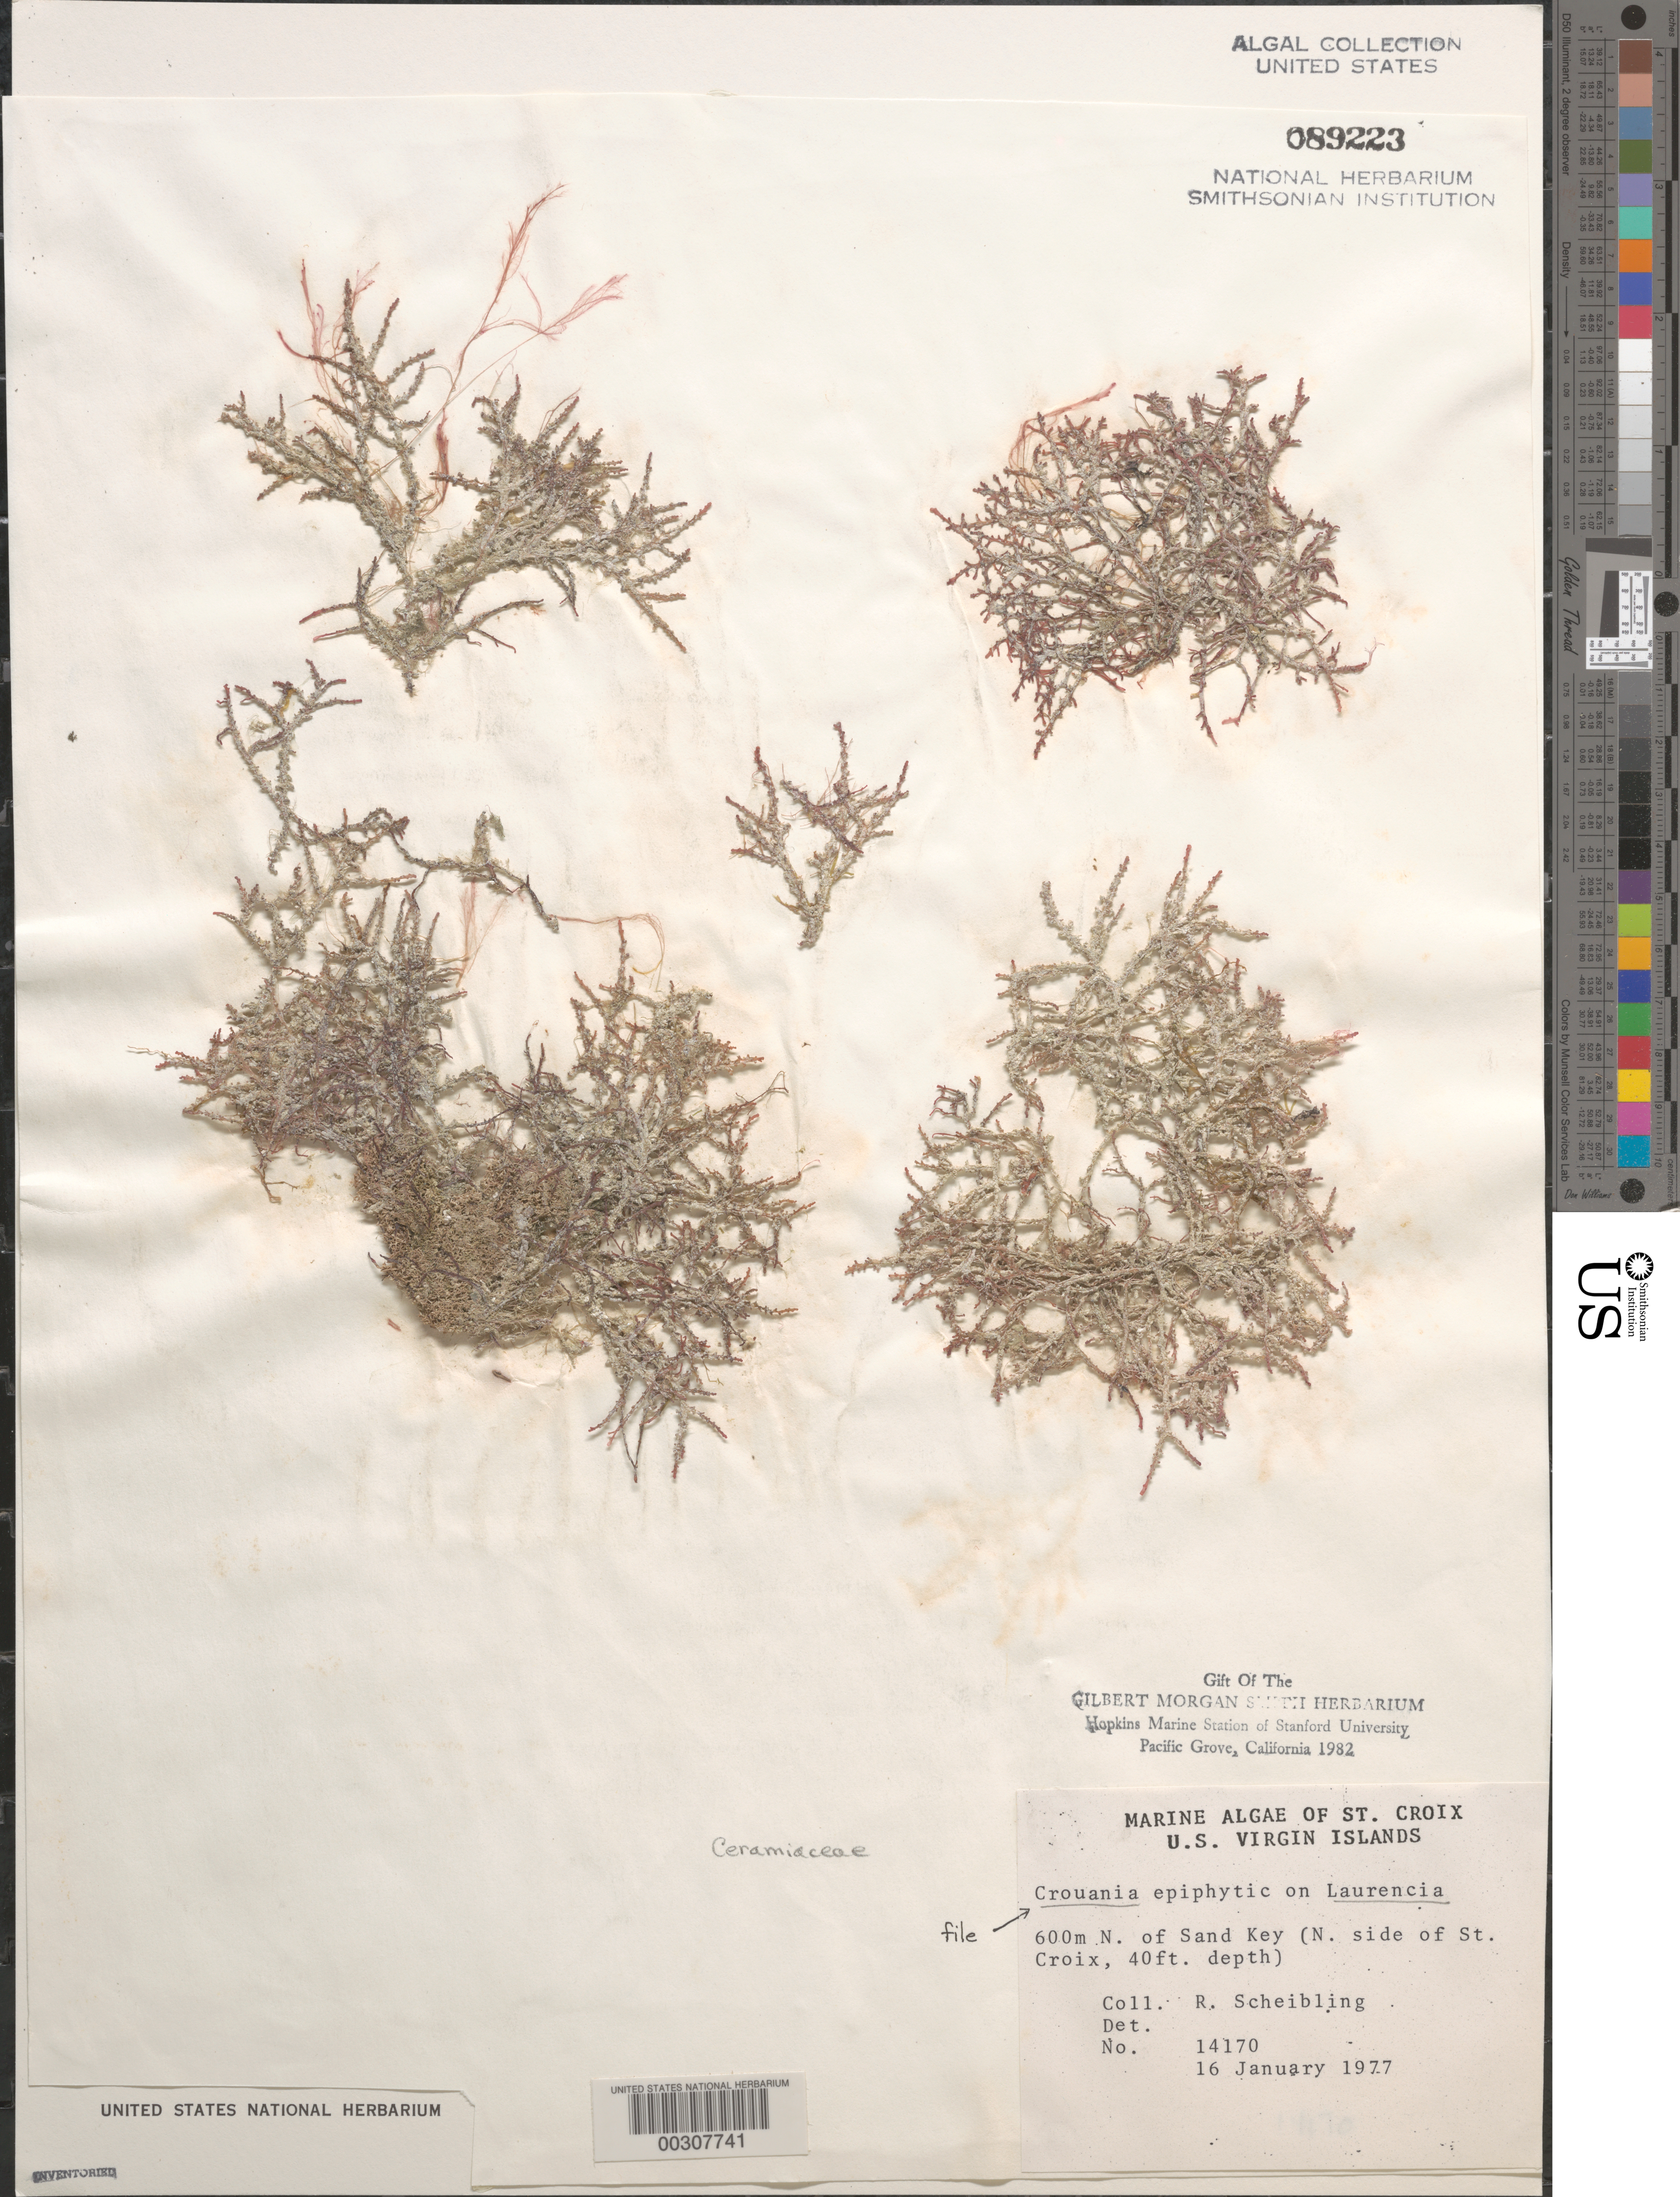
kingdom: Plantae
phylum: Rhodophyta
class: Florideophyceae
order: Ceramiales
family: Callithamniaceae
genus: Crouania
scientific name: Crouania sp.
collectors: R. Scheibling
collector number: IAA 14170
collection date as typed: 16 Jan 1977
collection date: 1977-01-16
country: U.S. Virgin Islands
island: St. Croix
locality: North of Sand Key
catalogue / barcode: US 89223